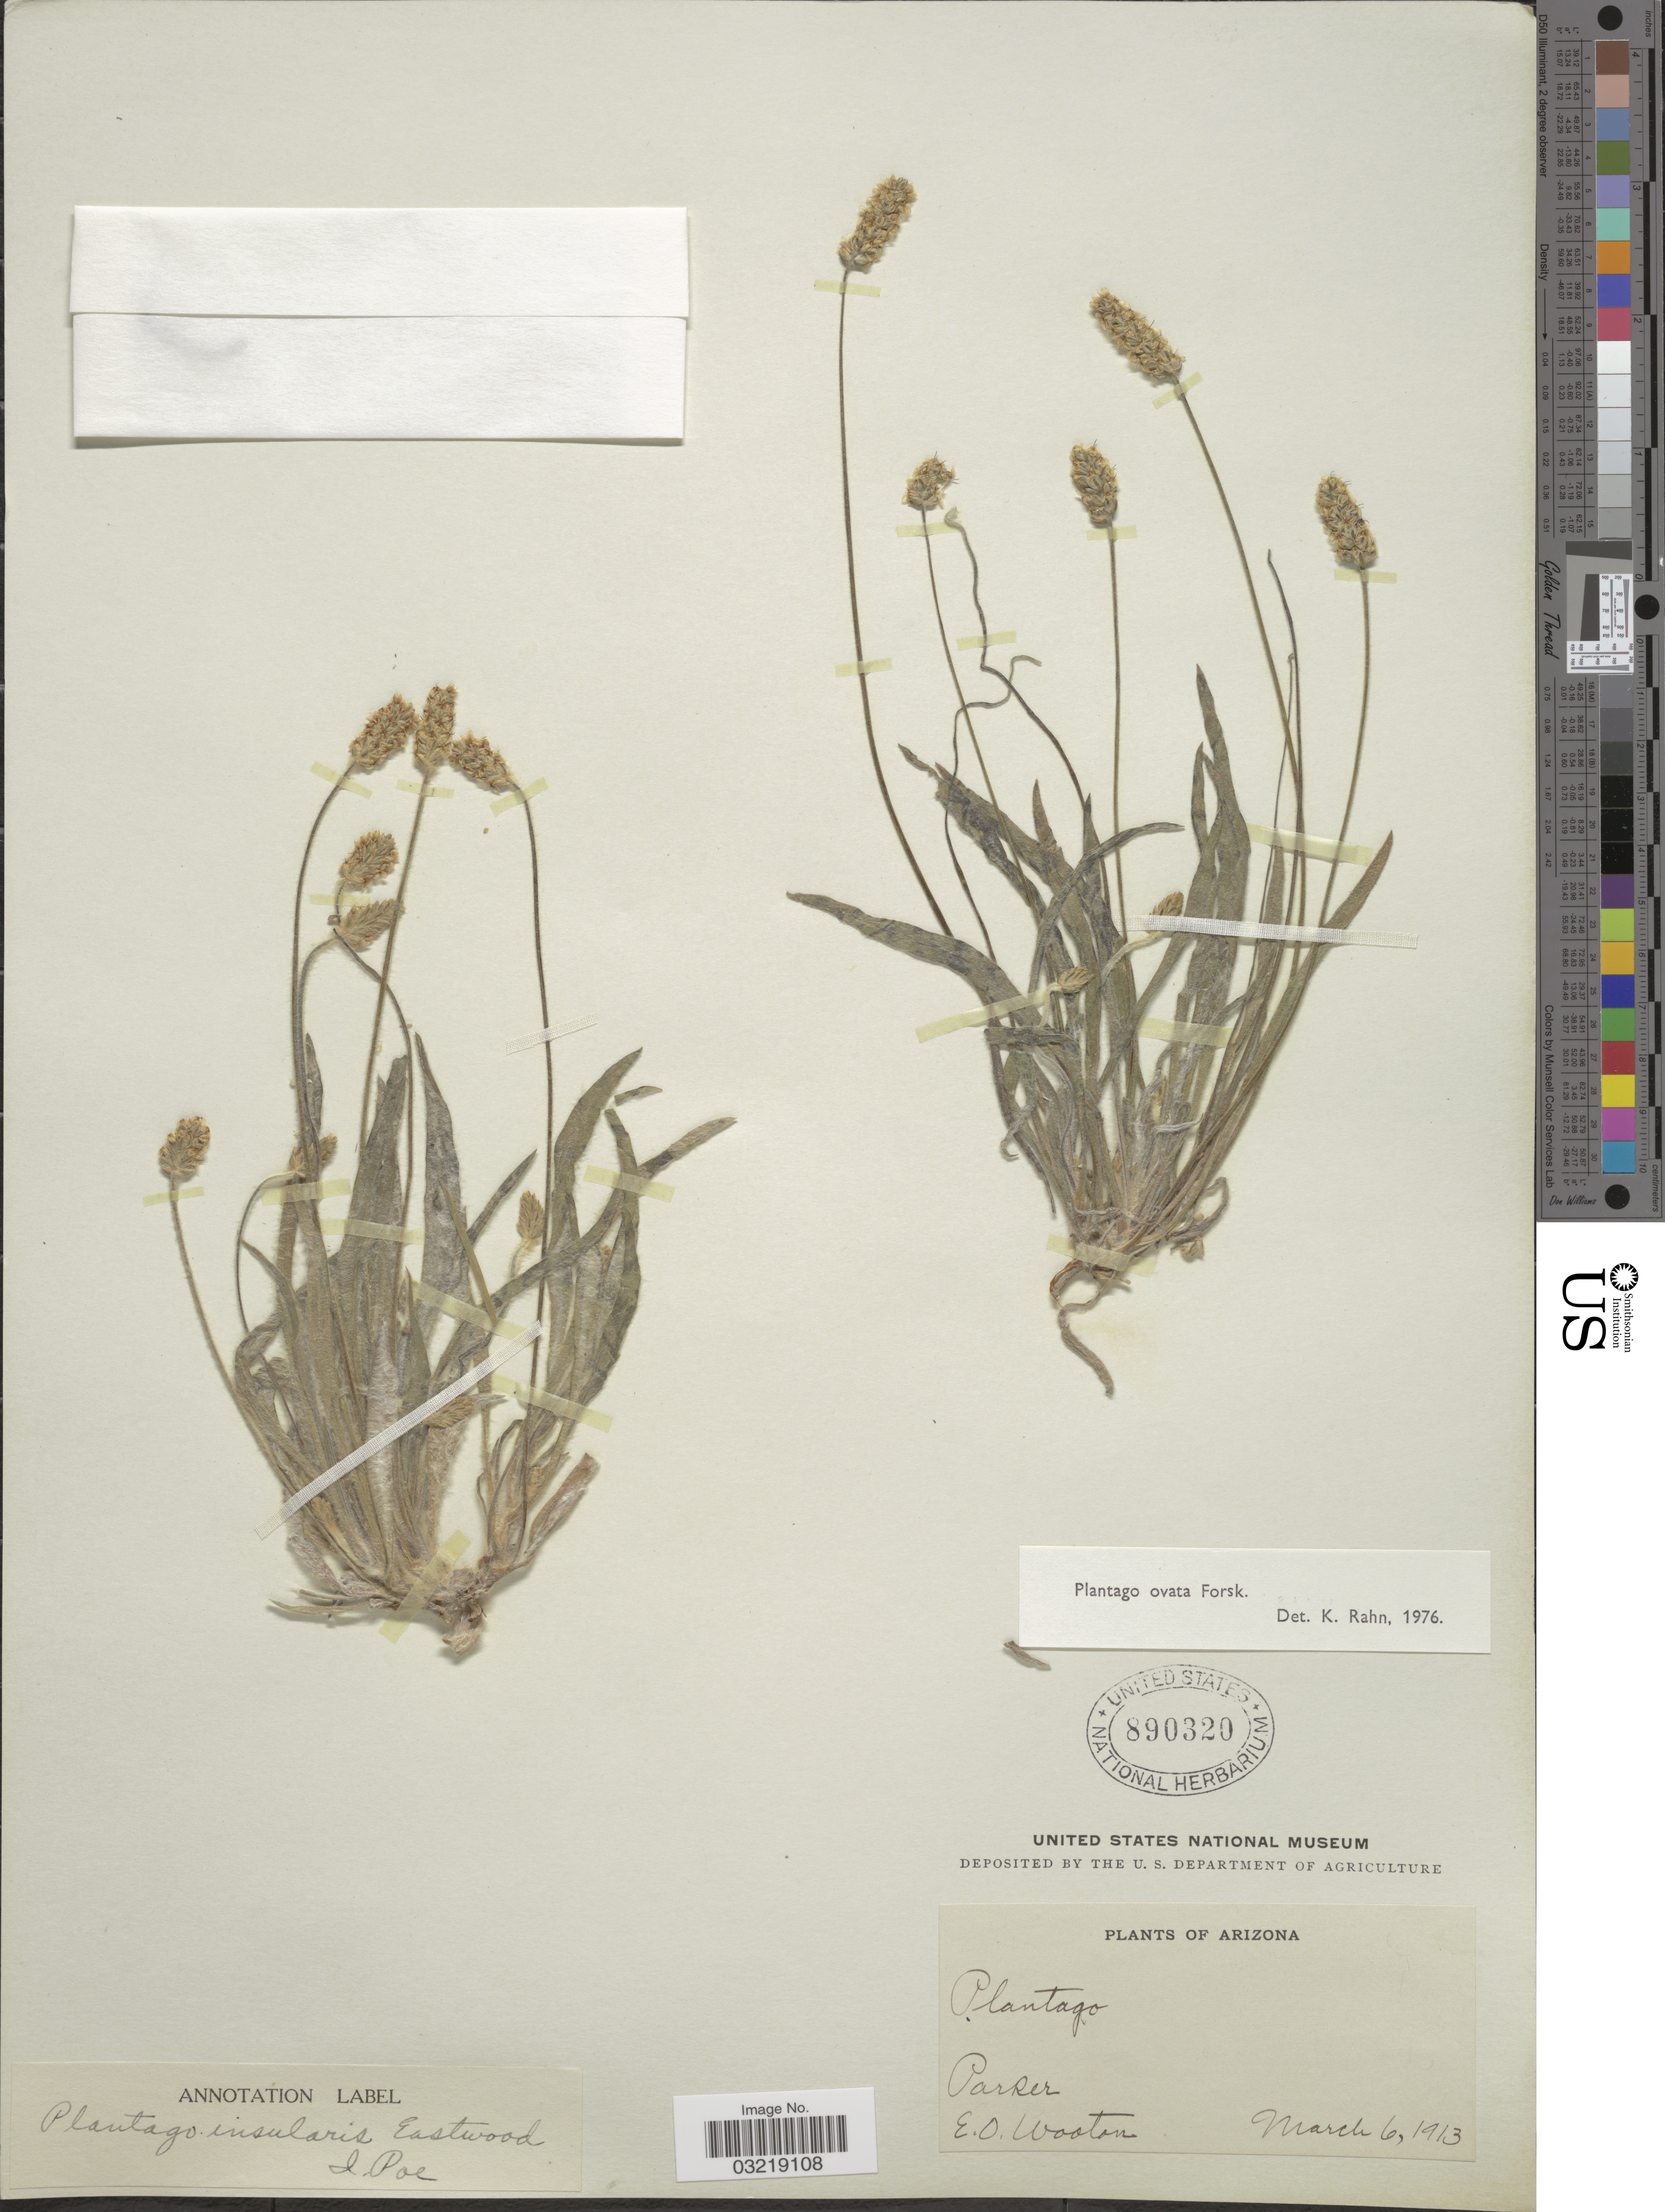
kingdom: Plantae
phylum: Tracheophyta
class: Magnoliopsida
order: Lamiales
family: Plantaginaceae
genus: Plantago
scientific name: Plantago ovata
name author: Forssk.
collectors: E. O. Wooton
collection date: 1913-03-06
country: United States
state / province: Arizona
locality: Parker.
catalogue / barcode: US 890320